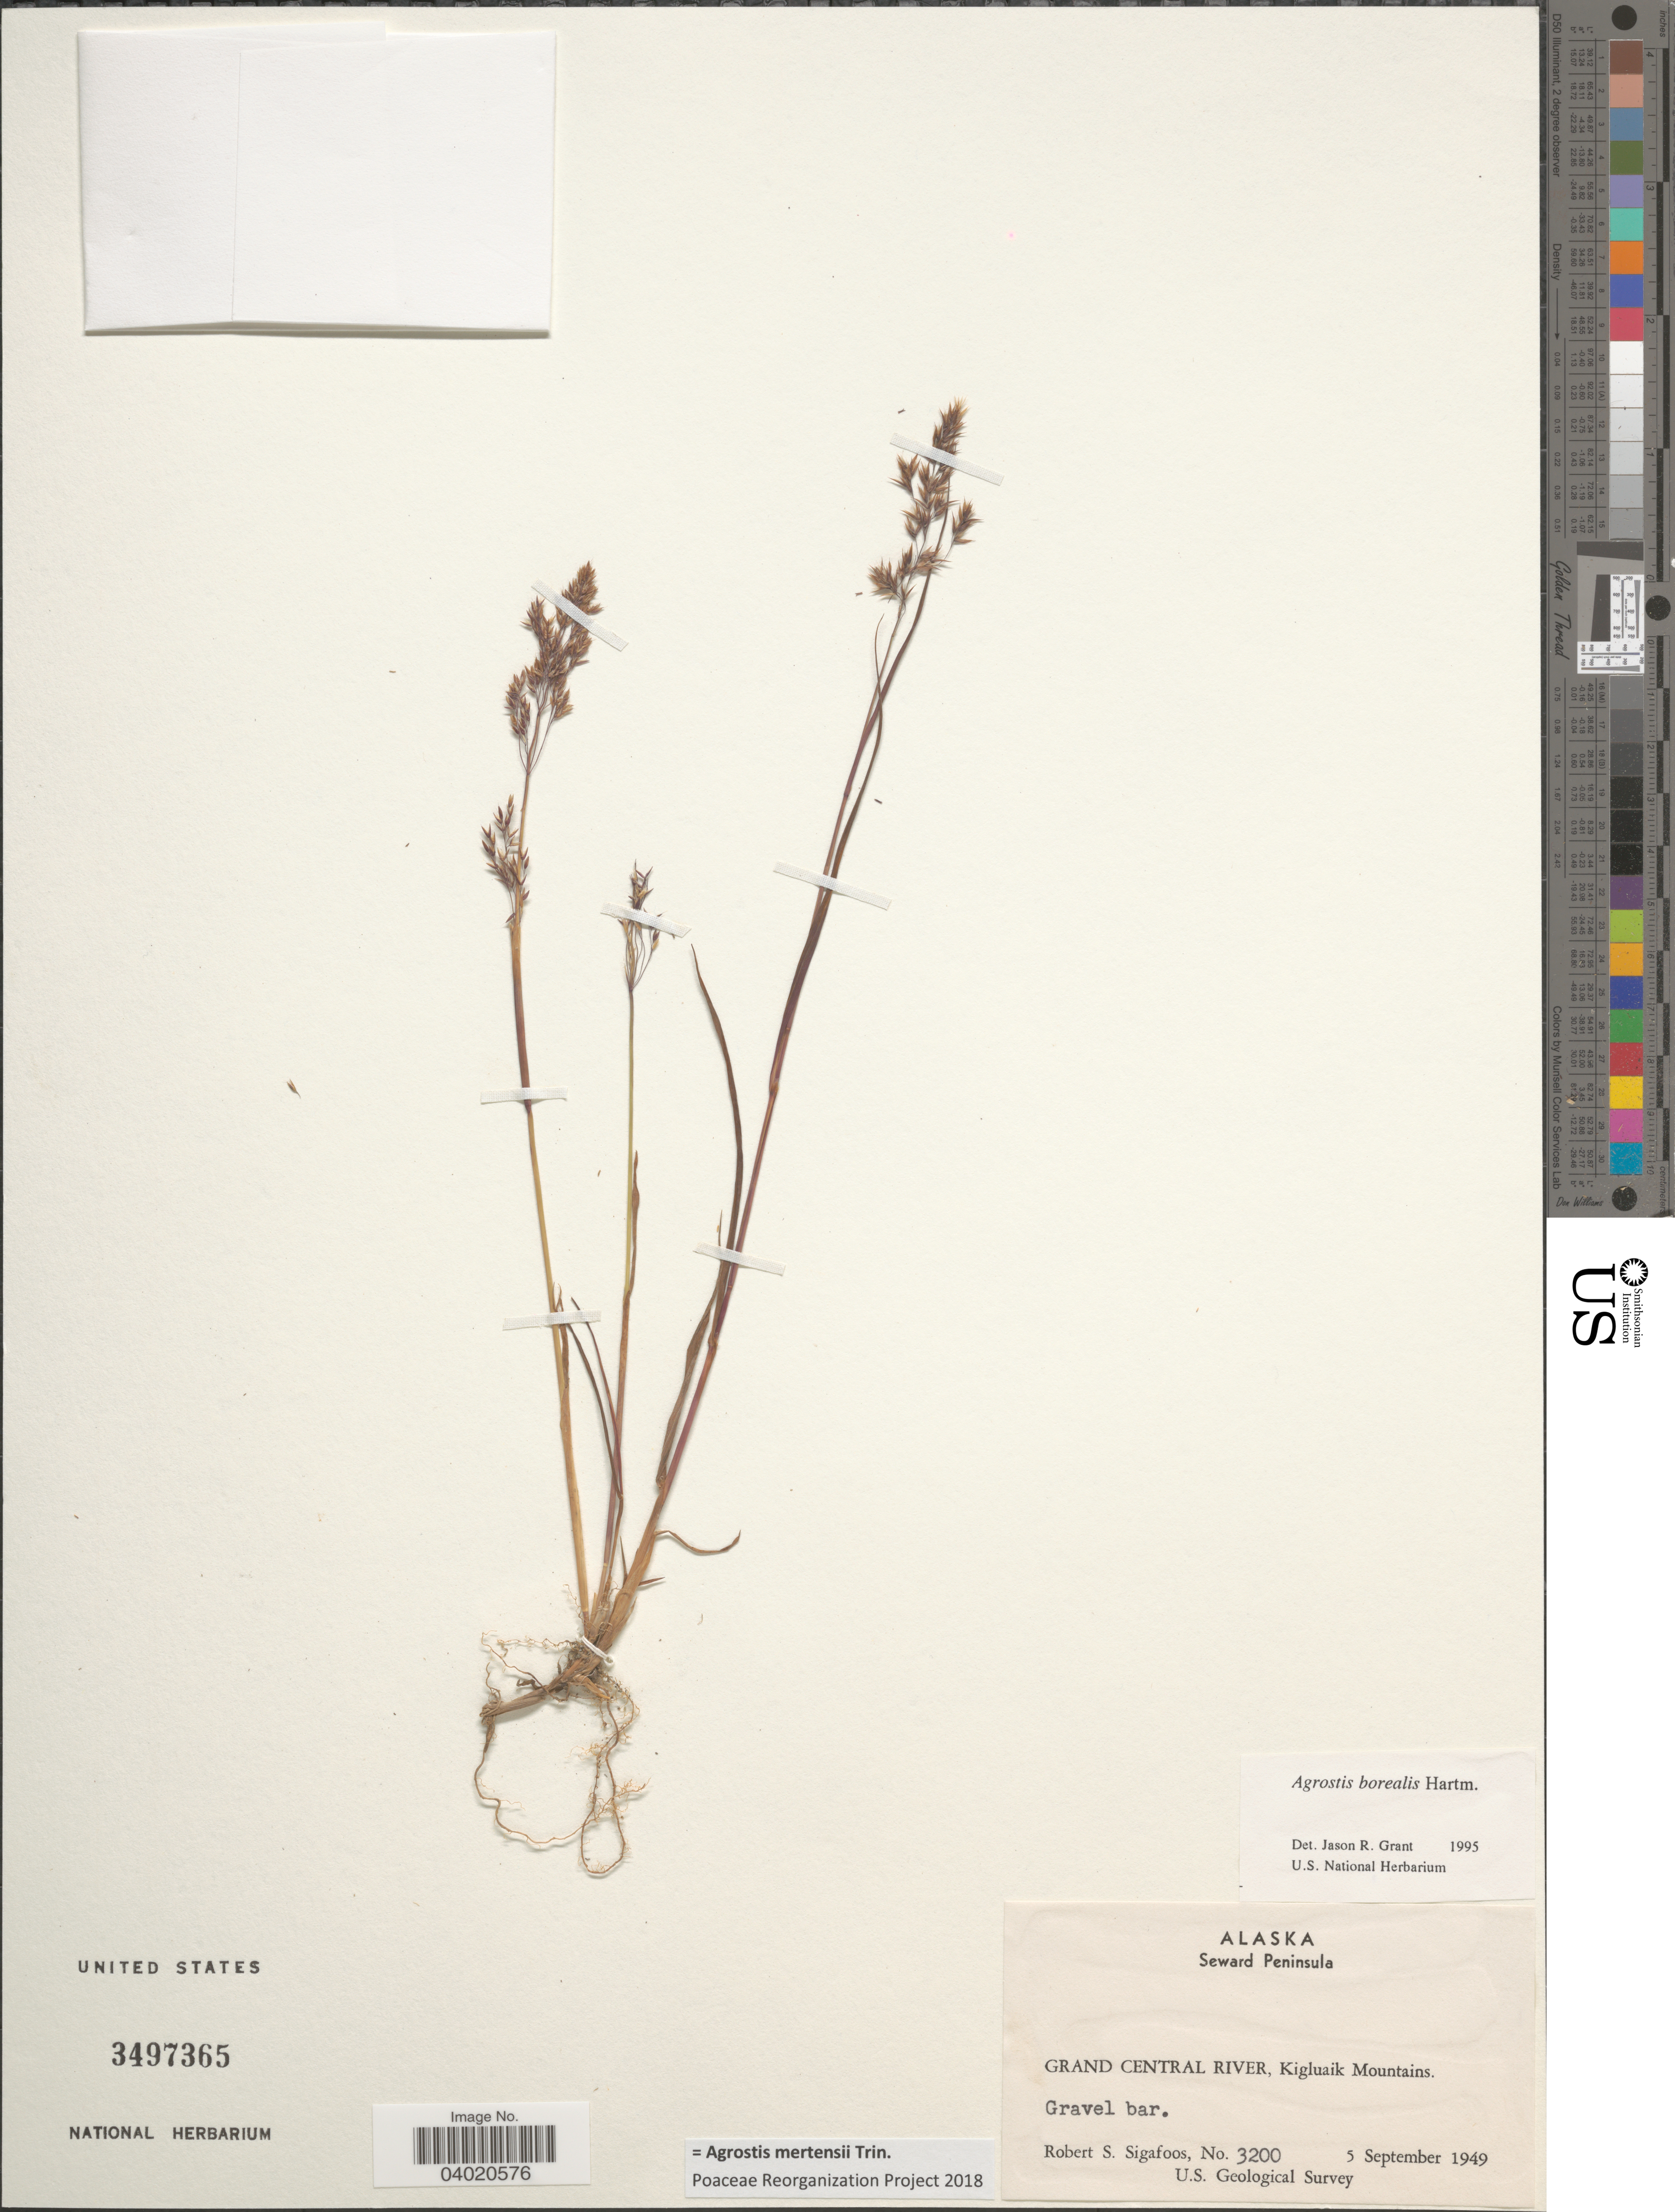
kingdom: Plantae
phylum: Tracheophyta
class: Liliopsida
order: Poales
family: Poaceae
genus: Agrostis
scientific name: Agrostis mertensii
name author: Trin.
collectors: R. Sigafoos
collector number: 3200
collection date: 1949-09-05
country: United States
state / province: Alaska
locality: Seward Peninsula. Grand Central River, Kigluaik Mountains.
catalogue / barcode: US 3497365